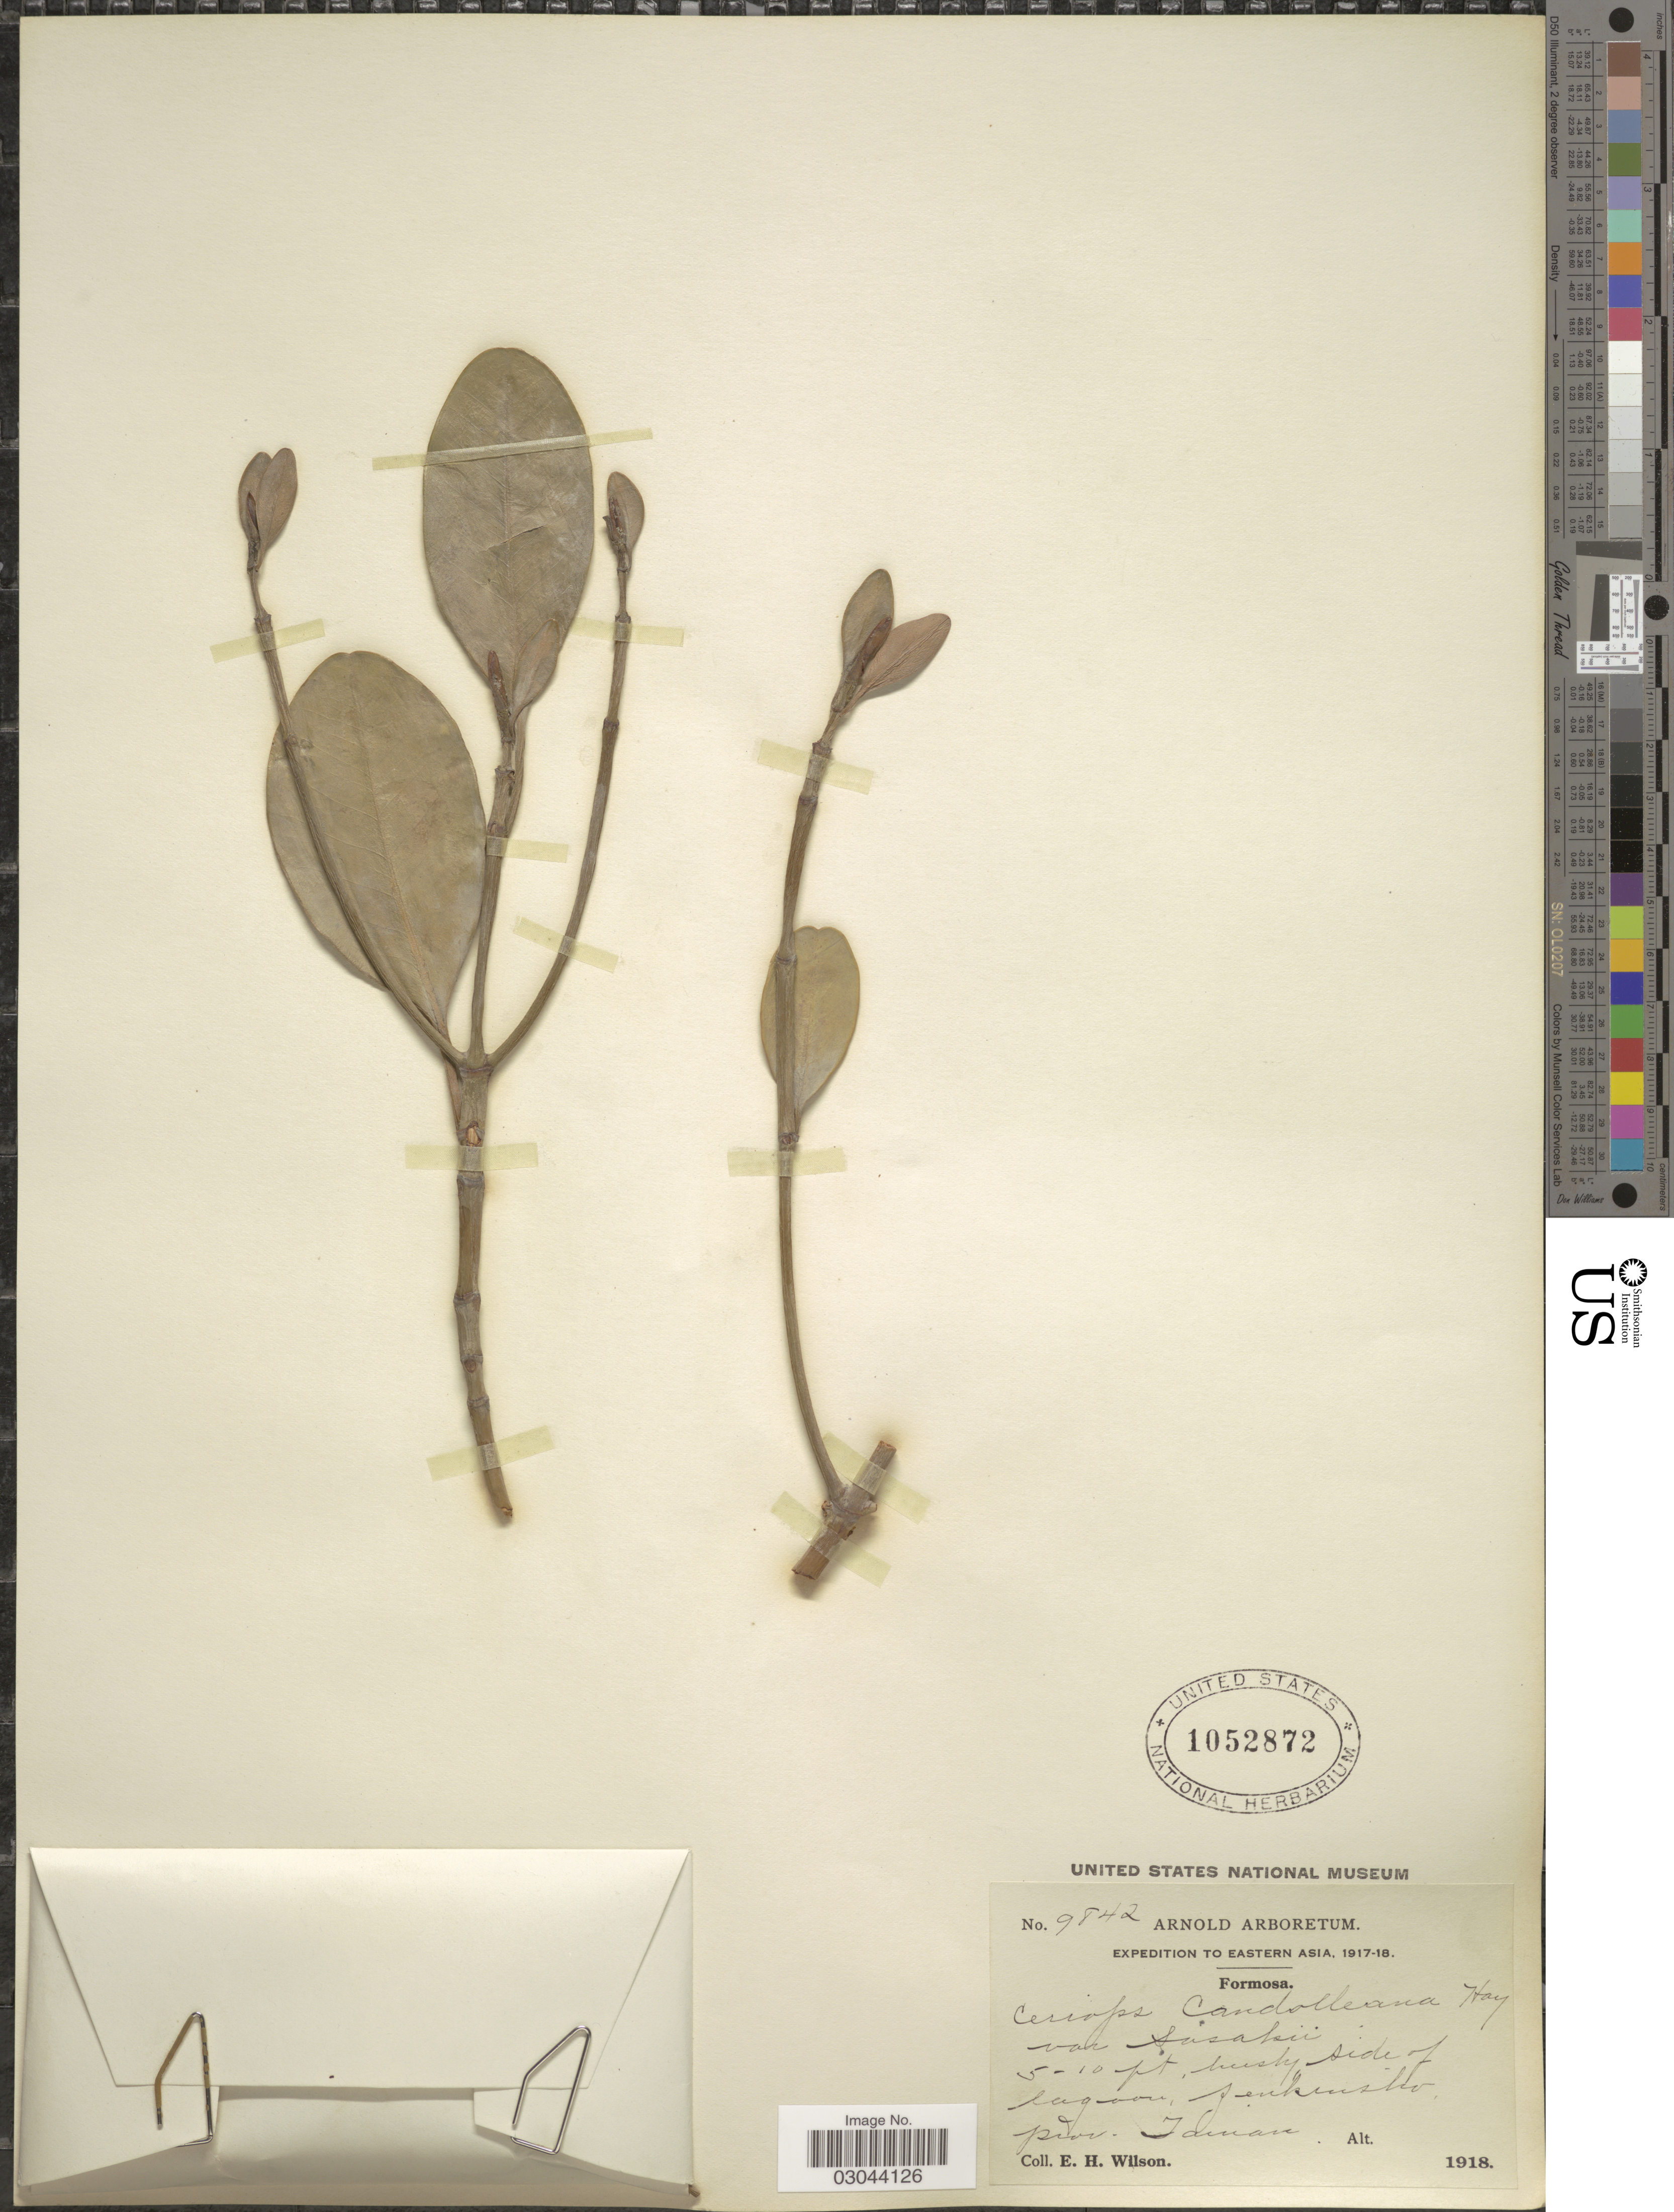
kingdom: Plantae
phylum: Tracheophyta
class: Magnoliopsida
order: Malpighiales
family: Rhizophoraceae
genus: Ceriops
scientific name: Ceriops tagal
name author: (Perr.) C.B. Rob.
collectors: E. Wilson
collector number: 9842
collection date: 1918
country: Taiwan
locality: Eastern Asia. Formosa. Prov. Tainan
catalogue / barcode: US 1052872